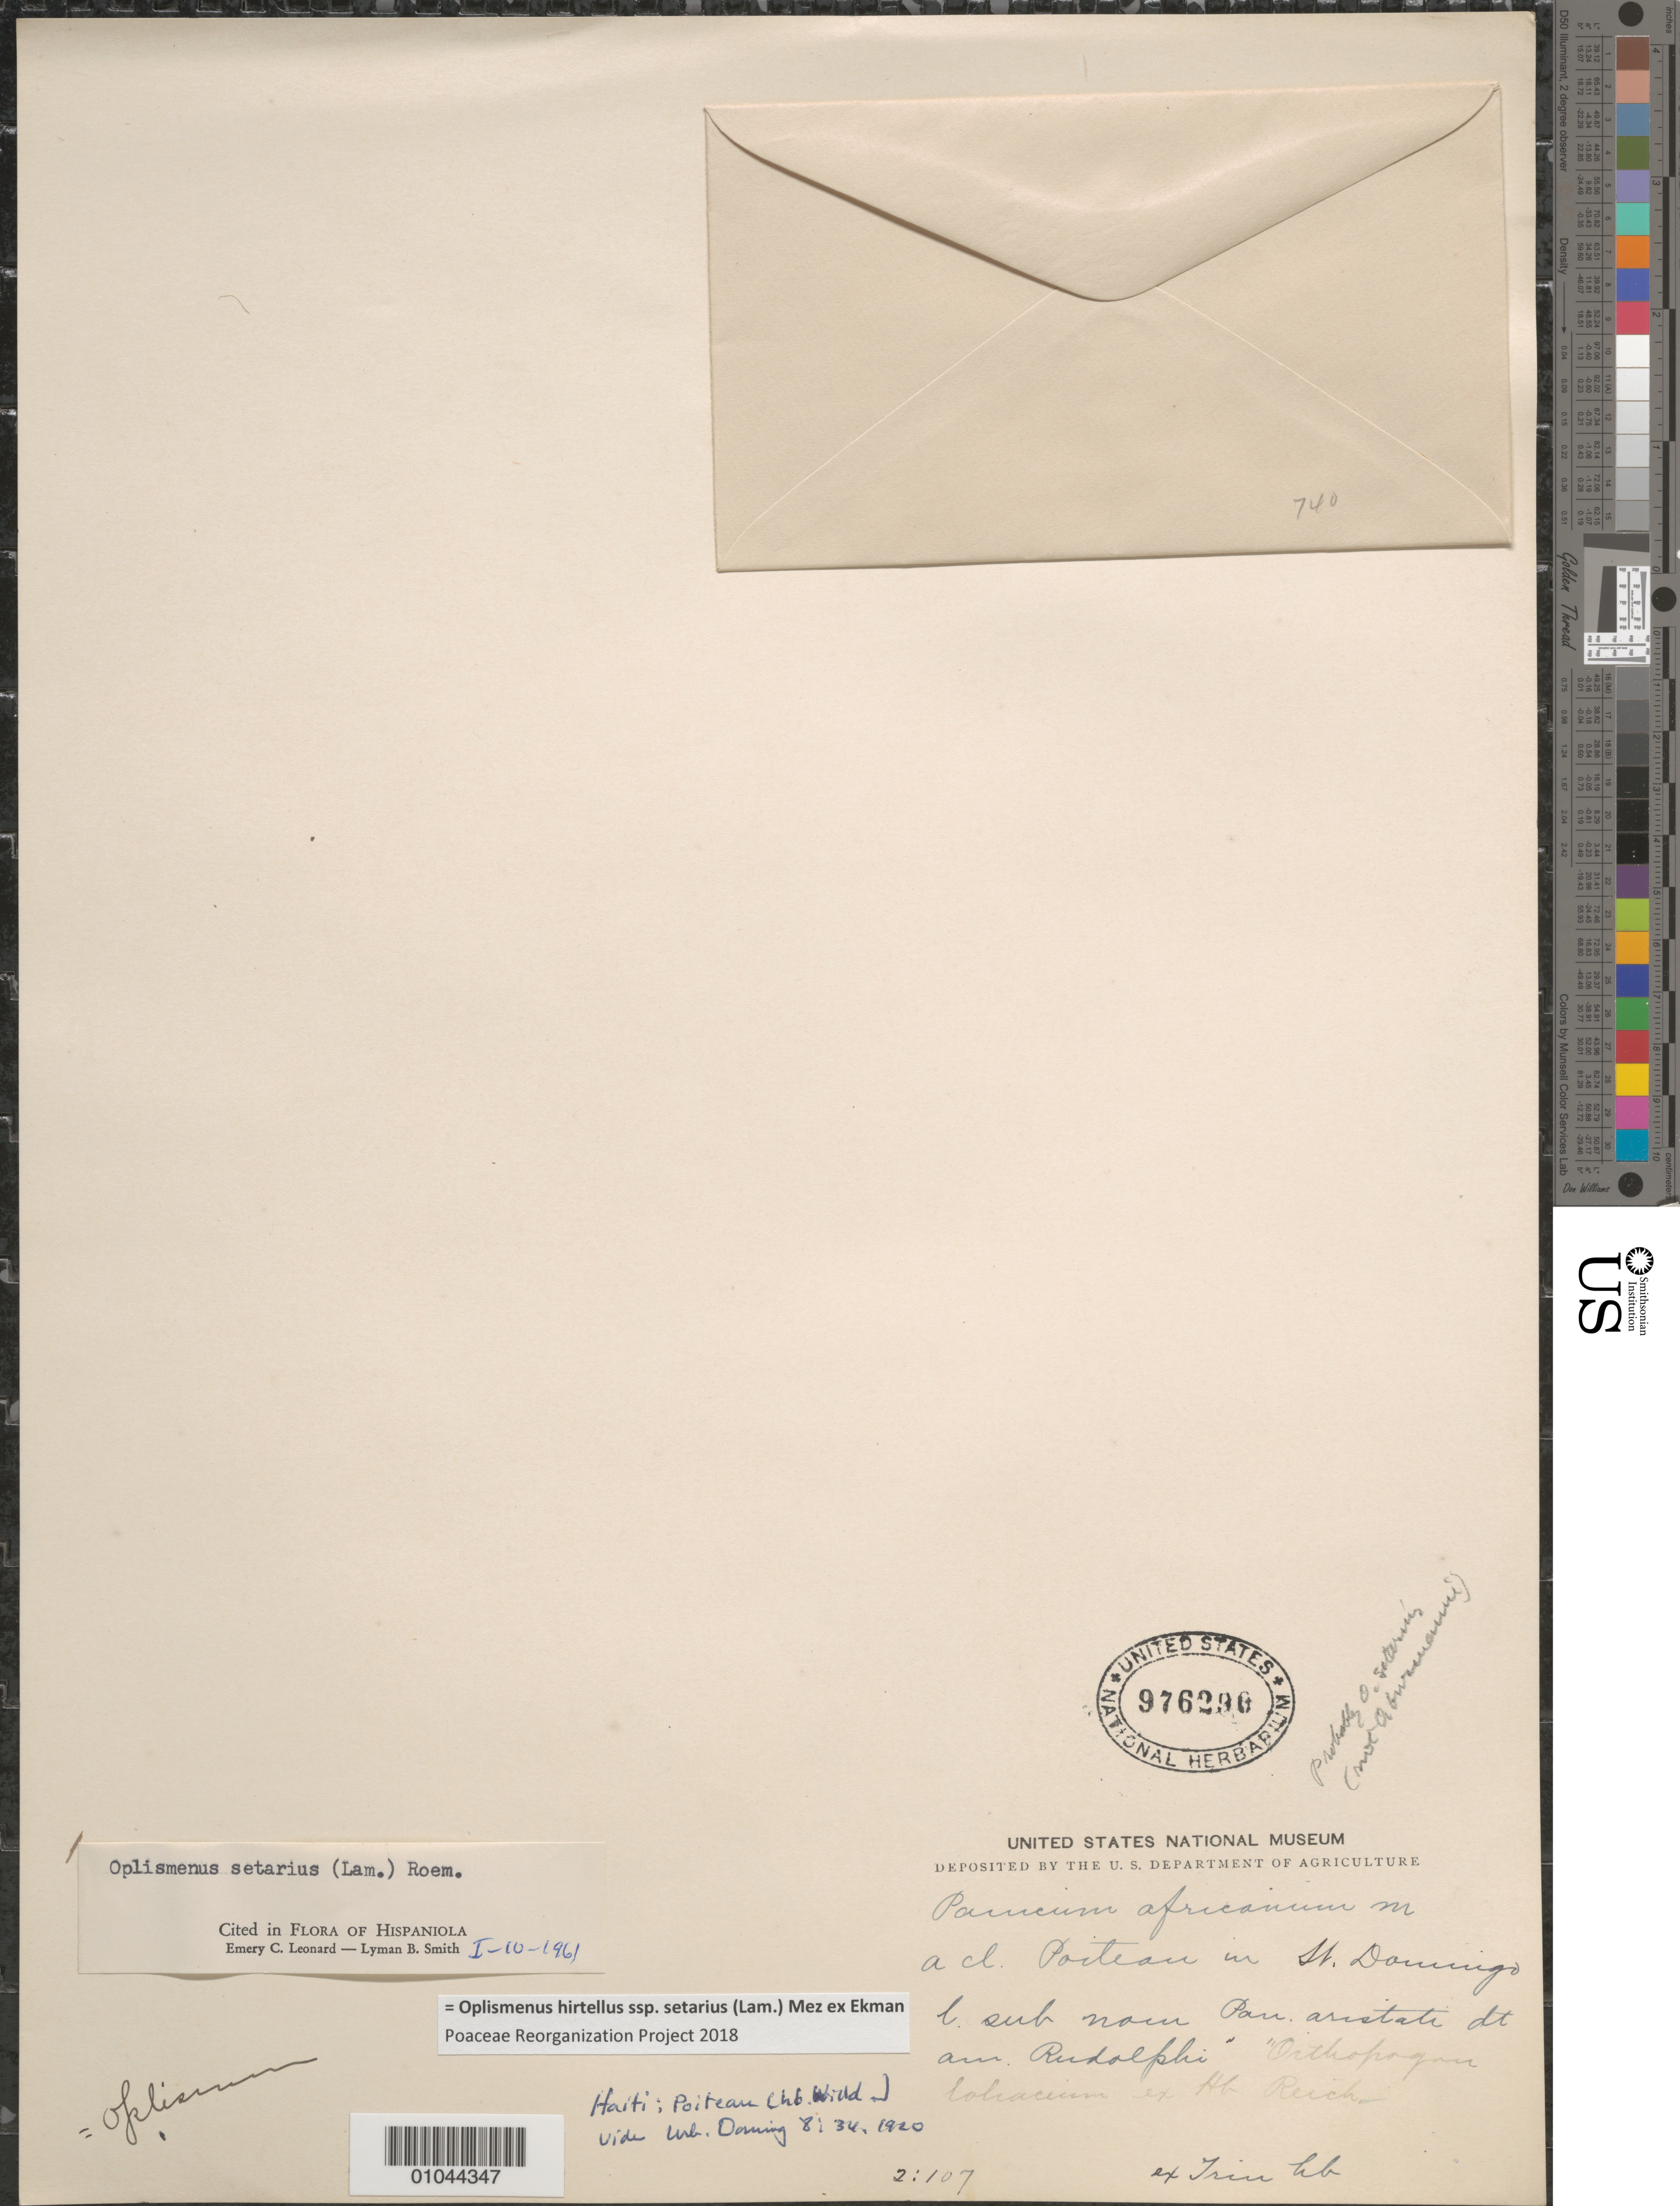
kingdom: Plantae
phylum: Tracheophyta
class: Liliopsida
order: Poales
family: Poaceae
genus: Oplismenus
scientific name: Oplismenus hirtellus subsp. setarius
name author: (Lam.) Mez ex Ekman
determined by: Poaceae Reorganization Project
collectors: P. A. Poiteau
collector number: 740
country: Dominican Republic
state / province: La Vega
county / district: Santo Domingo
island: Hispaniola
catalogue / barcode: US 976296